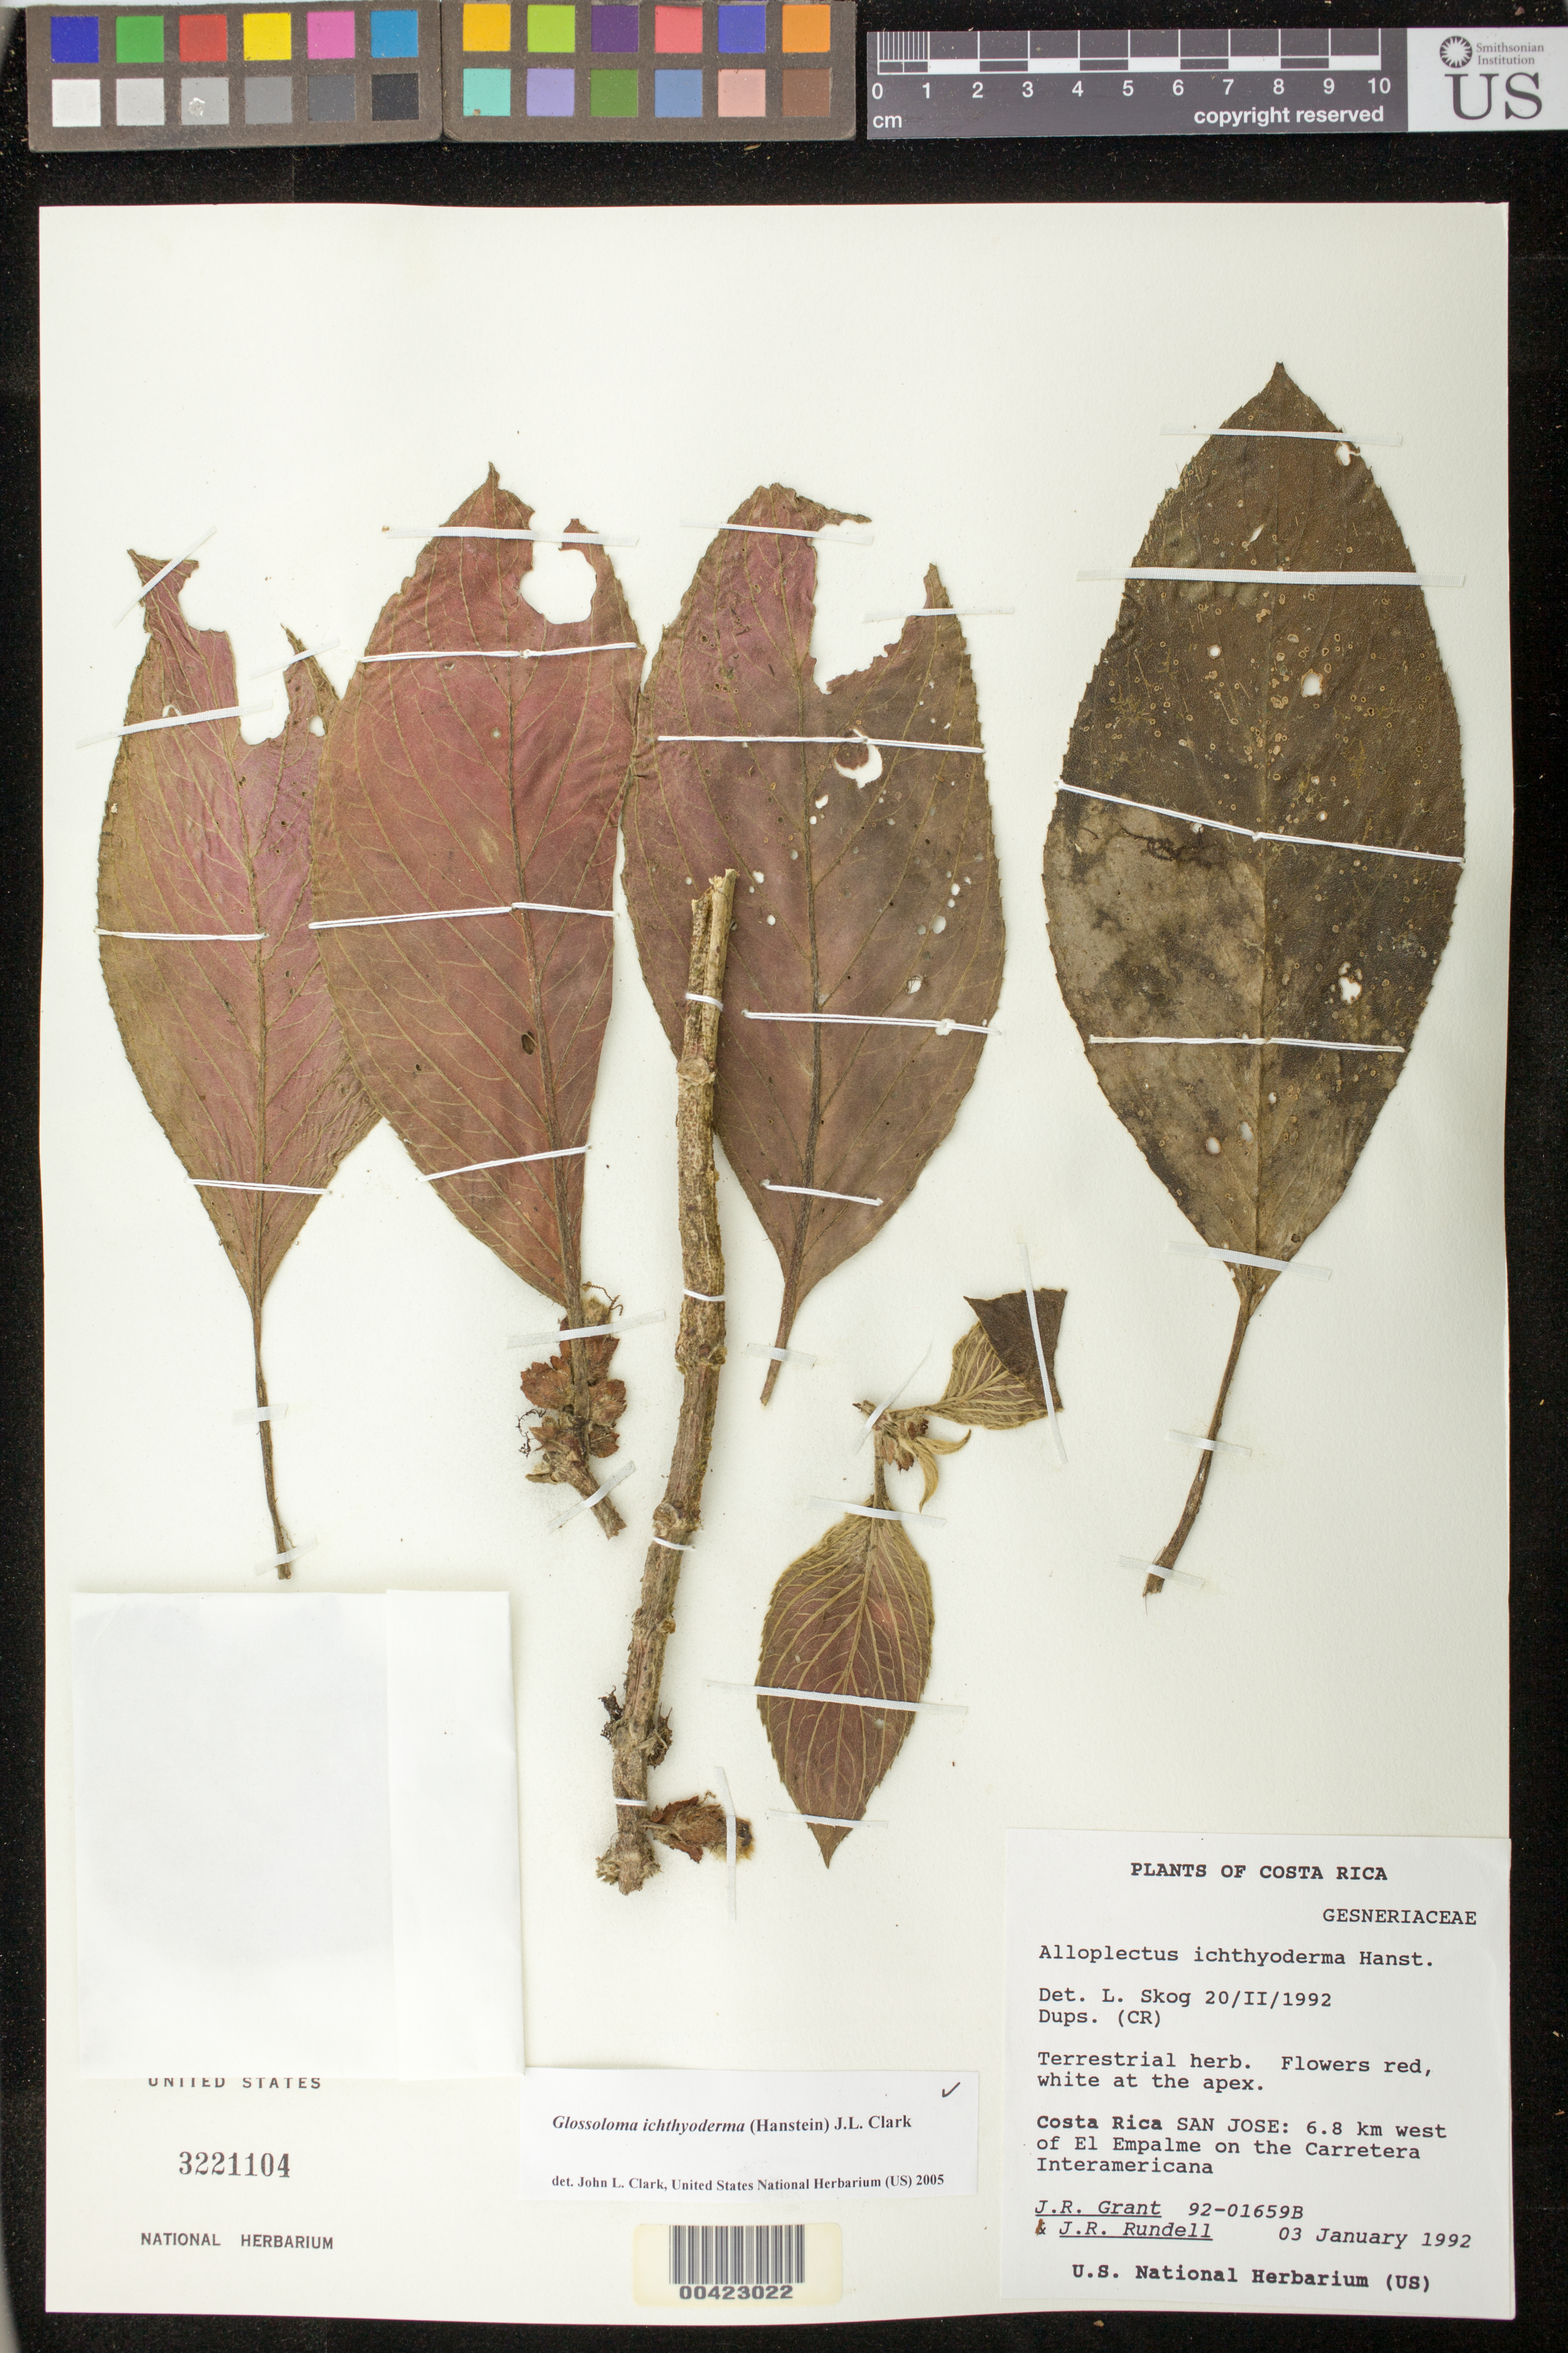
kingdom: Plantae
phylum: Tracheophyta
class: Magnoliopsida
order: Lamiales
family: Gesneriaceae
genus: Glossoloma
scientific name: Glossoloma ichthyoderma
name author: (Hanst.) J.L. Clark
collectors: J. R. Grant & J. R. Rundell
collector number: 9201659 B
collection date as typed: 03 Jan 1992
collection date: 1992-01-03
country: Costa Rica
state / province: San José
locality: W of El Empalme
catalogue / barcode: US 3221104